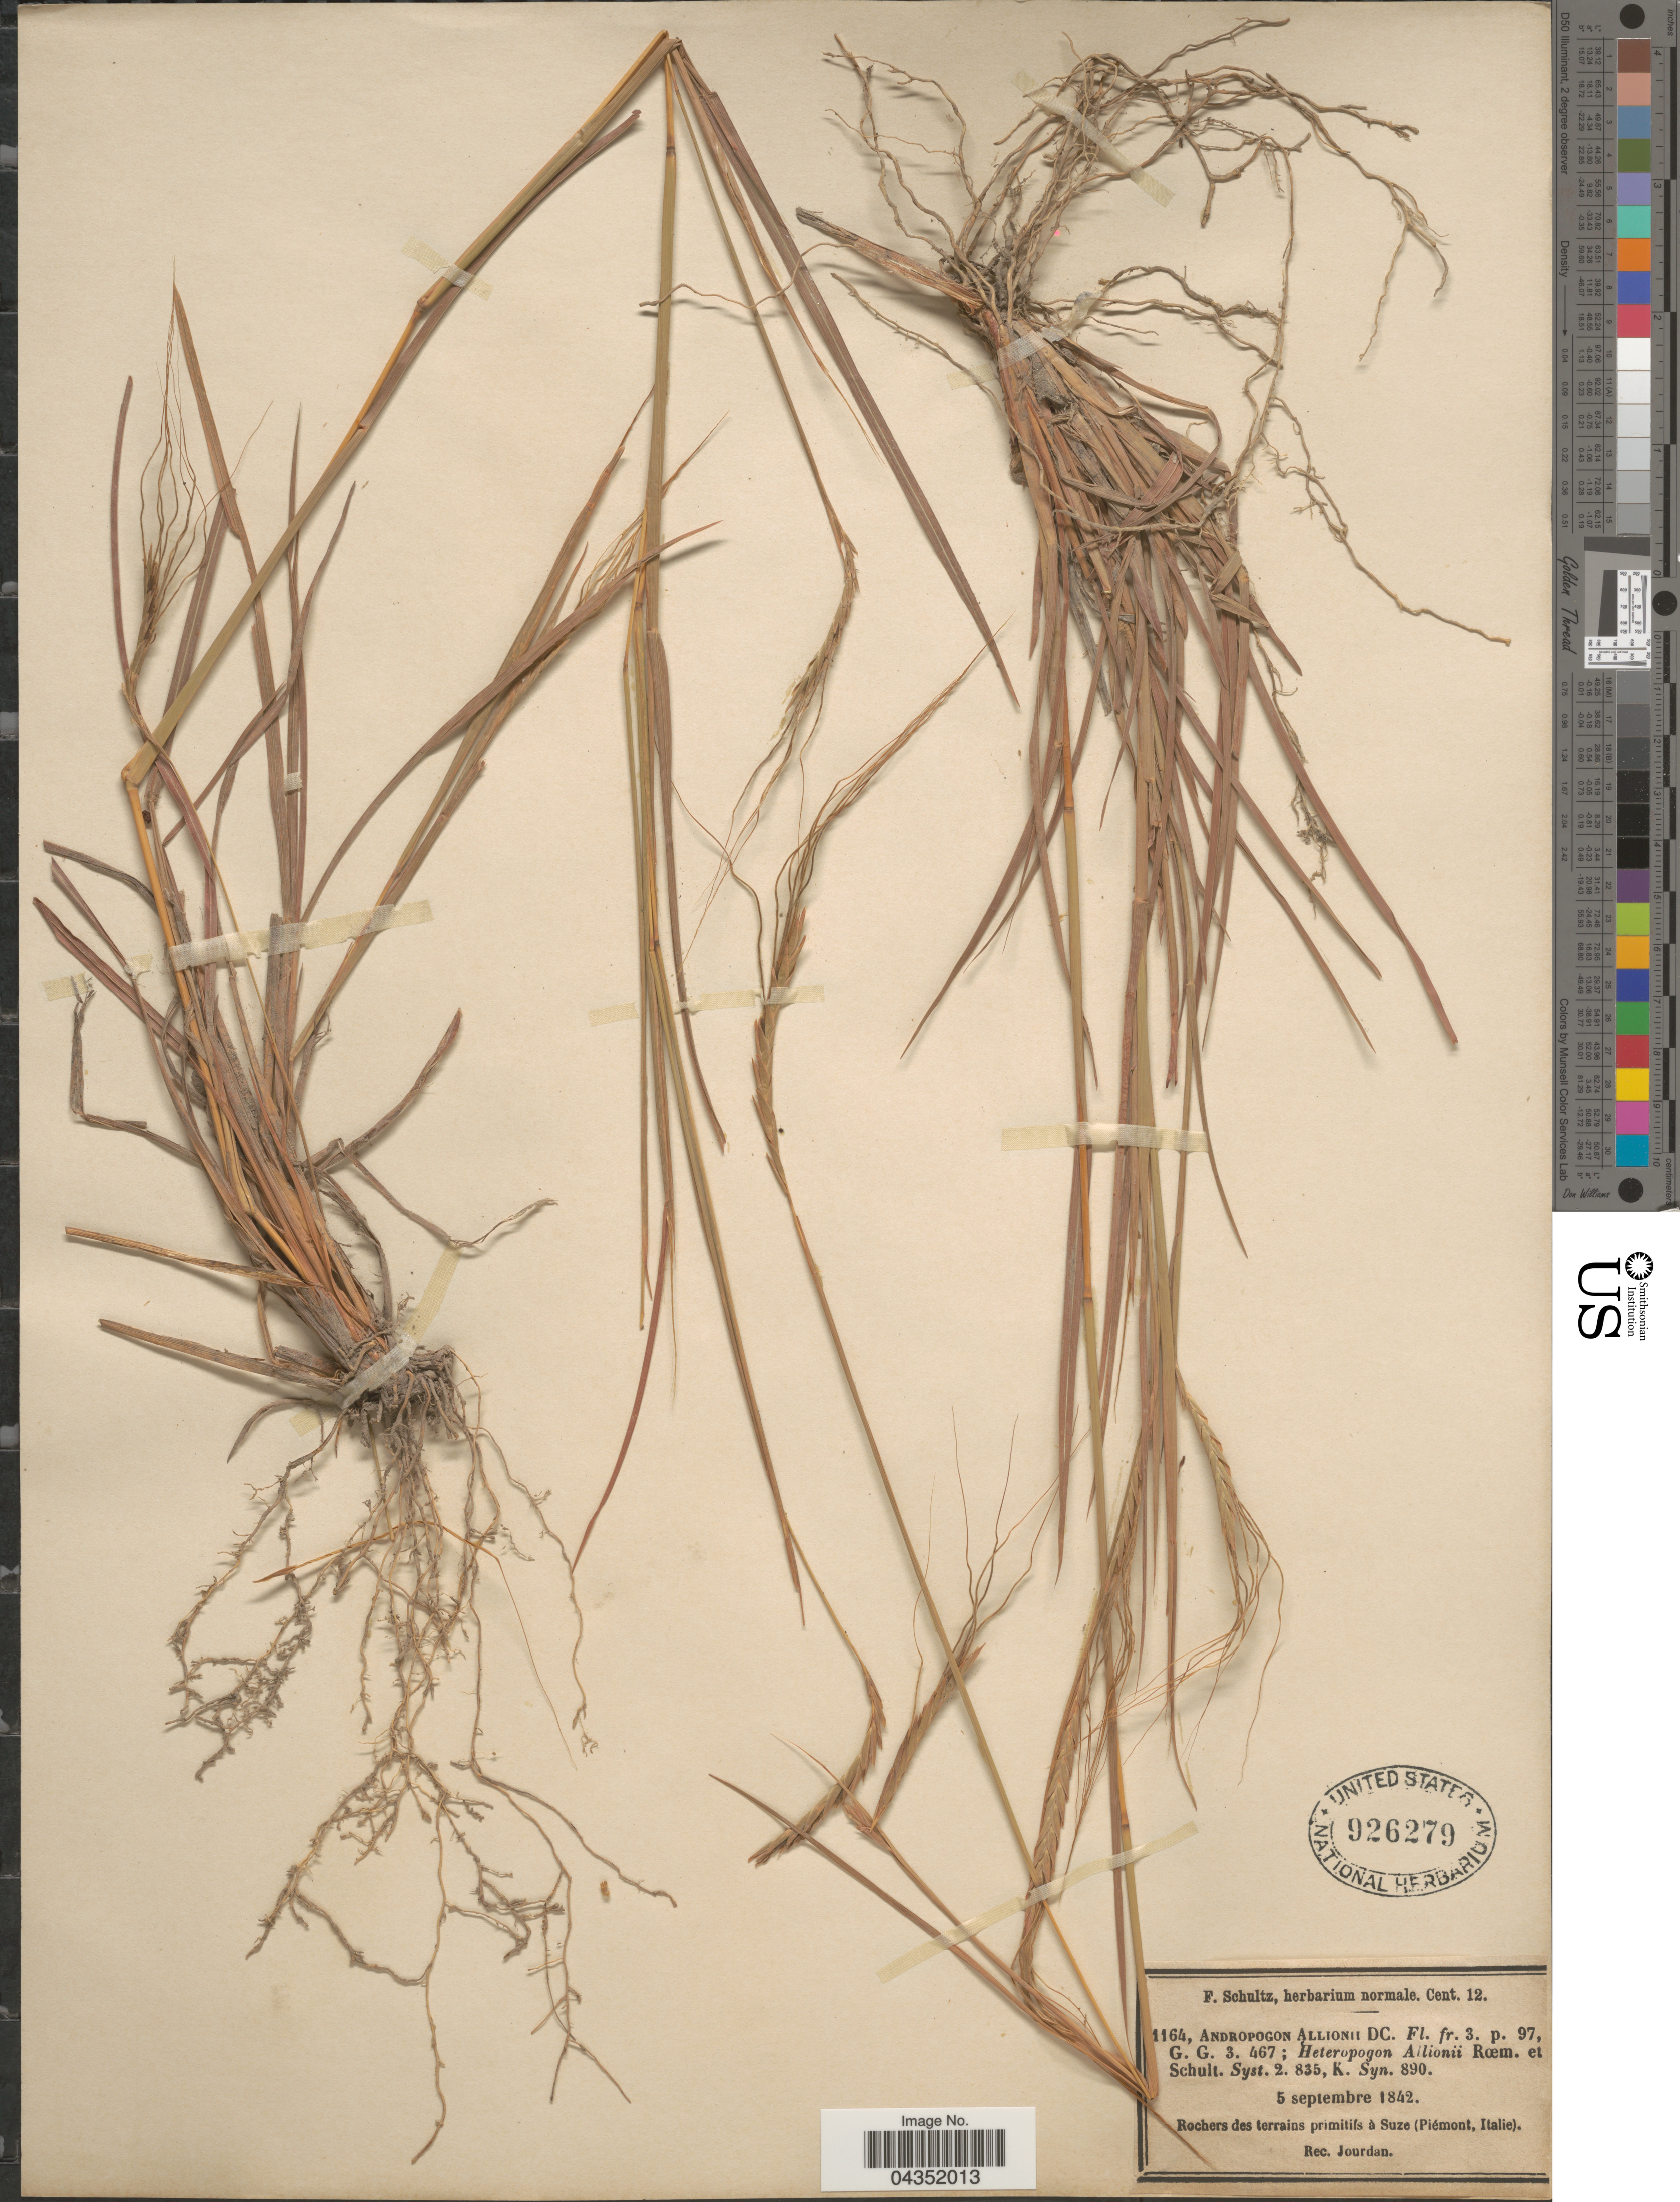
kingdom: Plantae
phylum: Tracheophyta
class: Liliopsida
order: Poales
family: Poaceae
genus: Heteropogon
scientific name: Heteropogon contortus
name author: (L.) P. Beauv. ex Roem. & Schult.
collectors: Jourdan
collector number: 1164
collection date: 1842-09-05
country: Italy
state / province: Piedmont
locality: Rochers des terrains primitifs à Suze (Piémont, Italie).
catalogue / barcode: US 926279